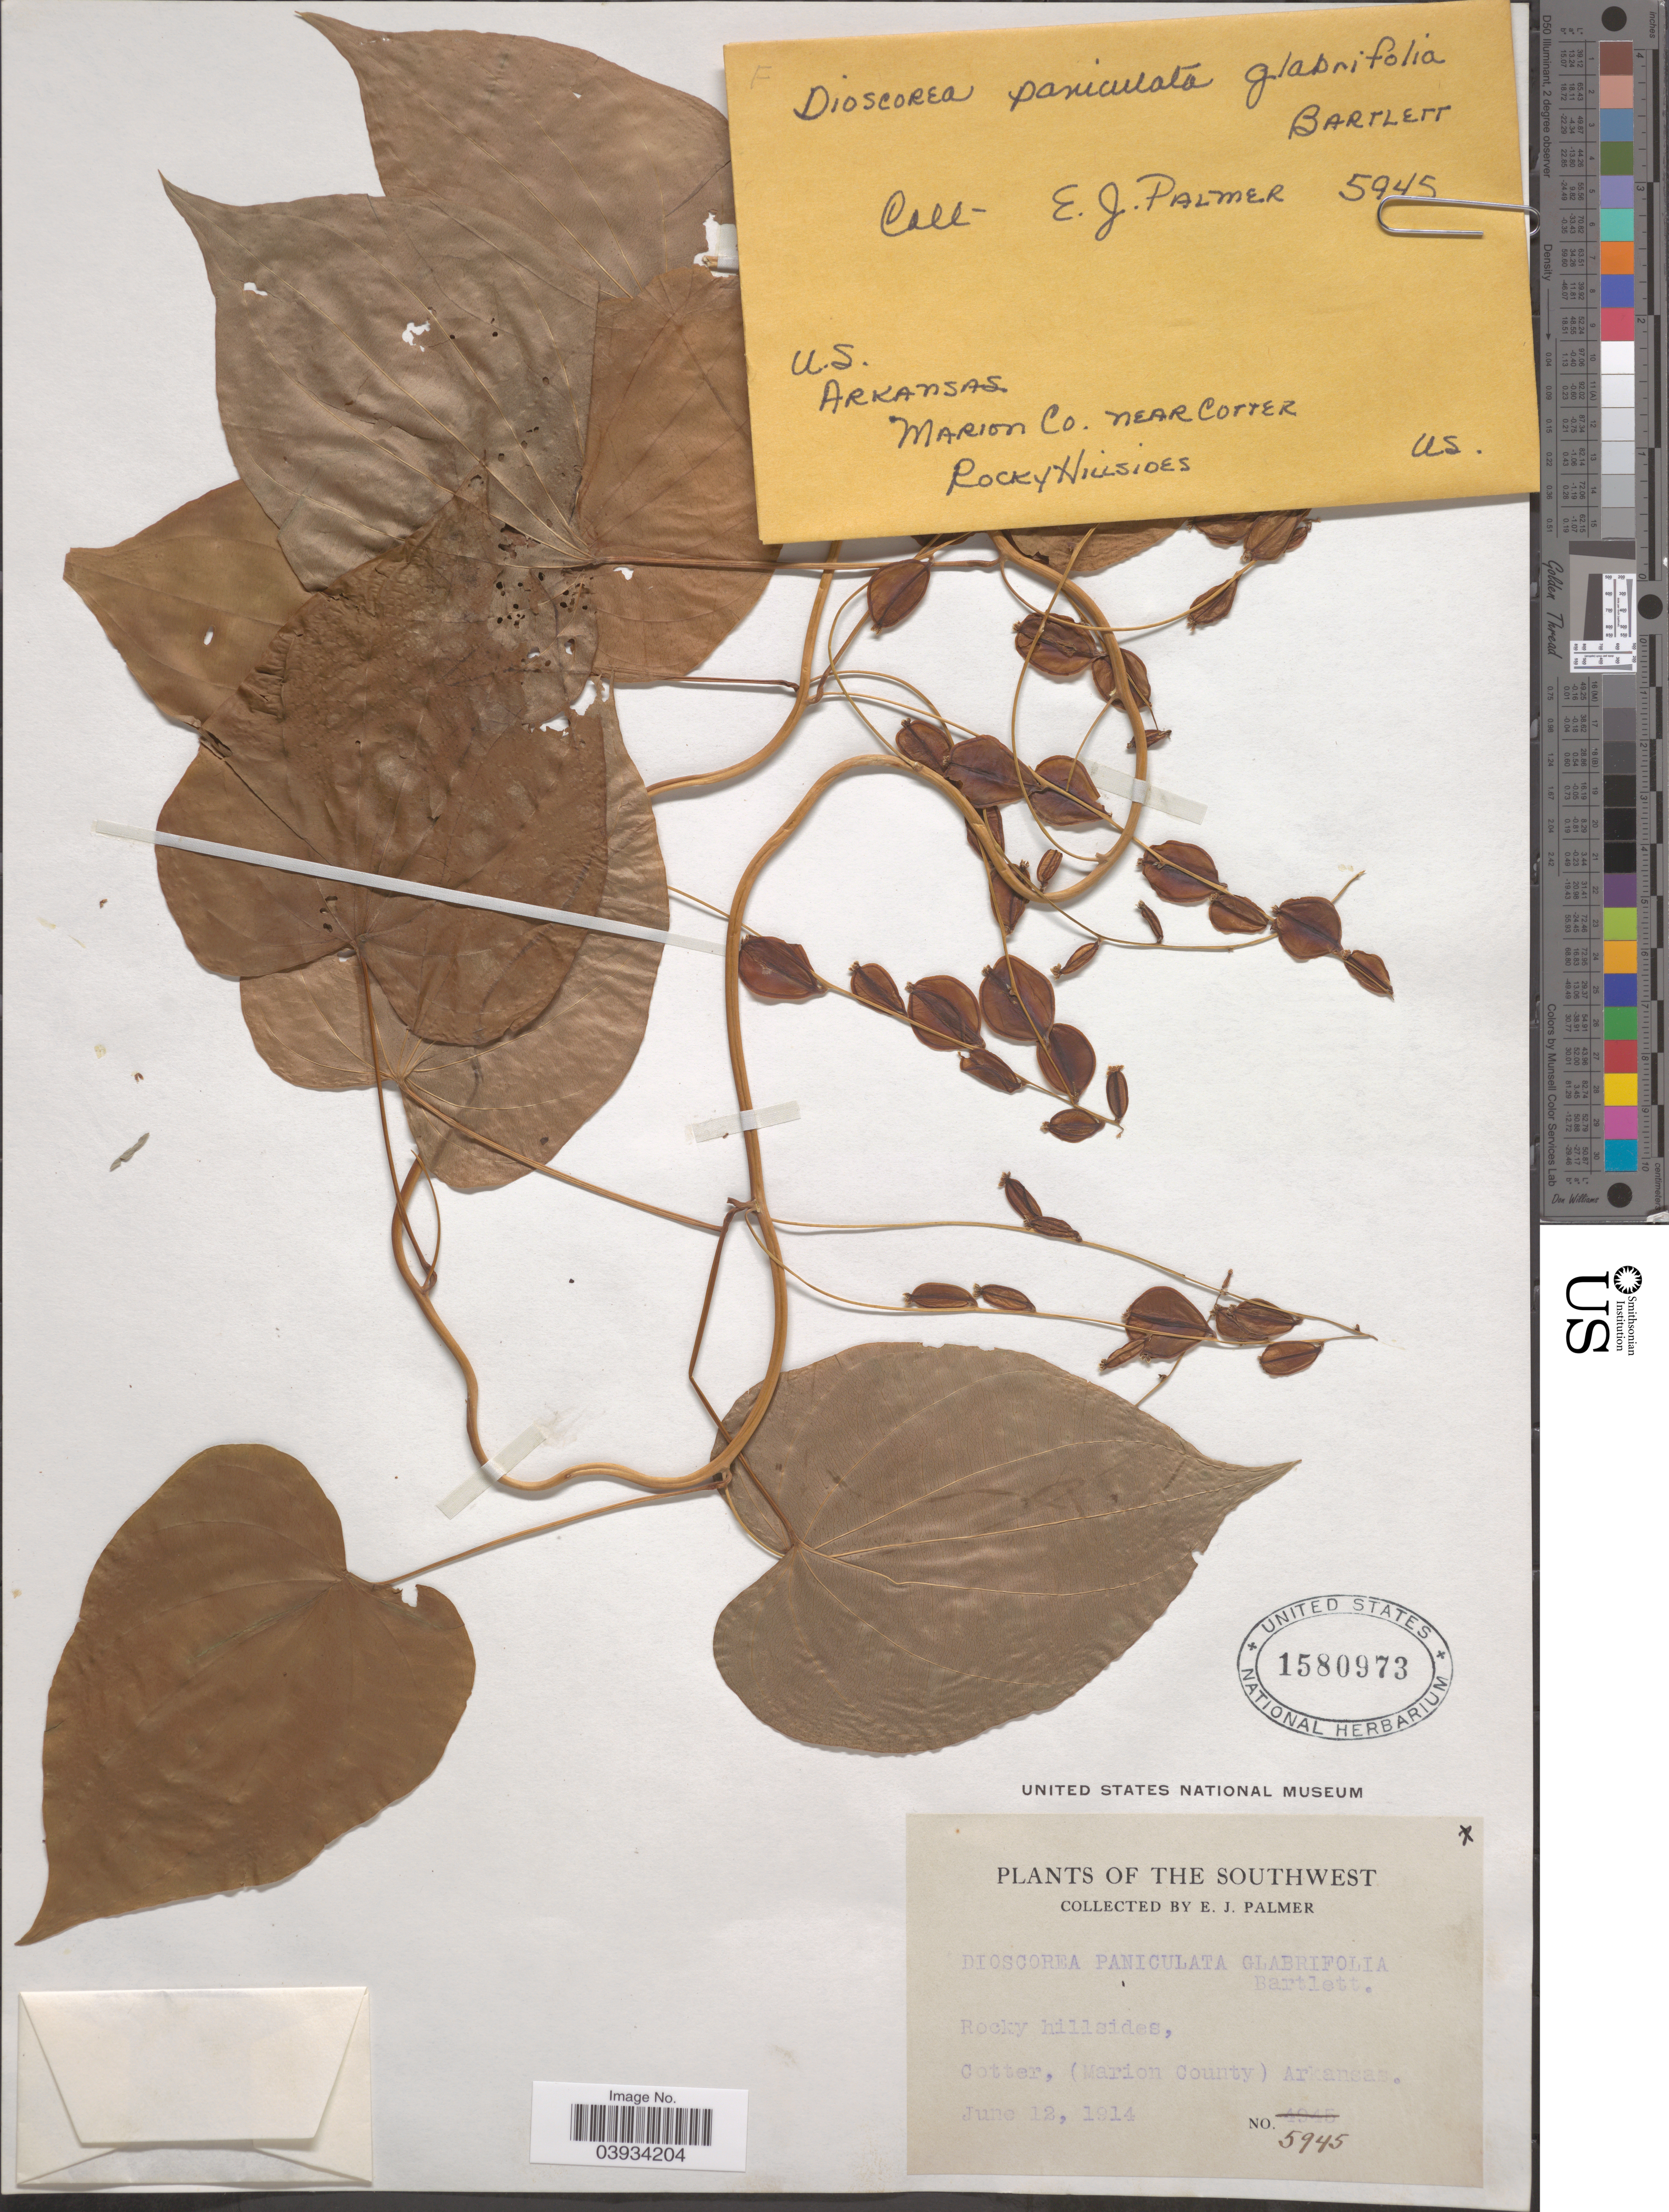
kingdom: Plantae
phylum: Tracheophyta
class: Liliopsida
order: Dioscoreales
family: Dioscoreaceae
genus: Dioscorea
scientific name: Dioscorea villosa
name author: L.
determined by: Strong, M. T., (US), Smithsonian Institution - National Museum of Natural History (UNITED STATES)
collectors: E. J. Palmer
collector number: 5945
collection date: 1914-06-12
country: United States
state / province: Arkansas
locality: The Southwest. Rocky hillsides, Cotter, (Marion County).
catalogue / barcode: US 1580973